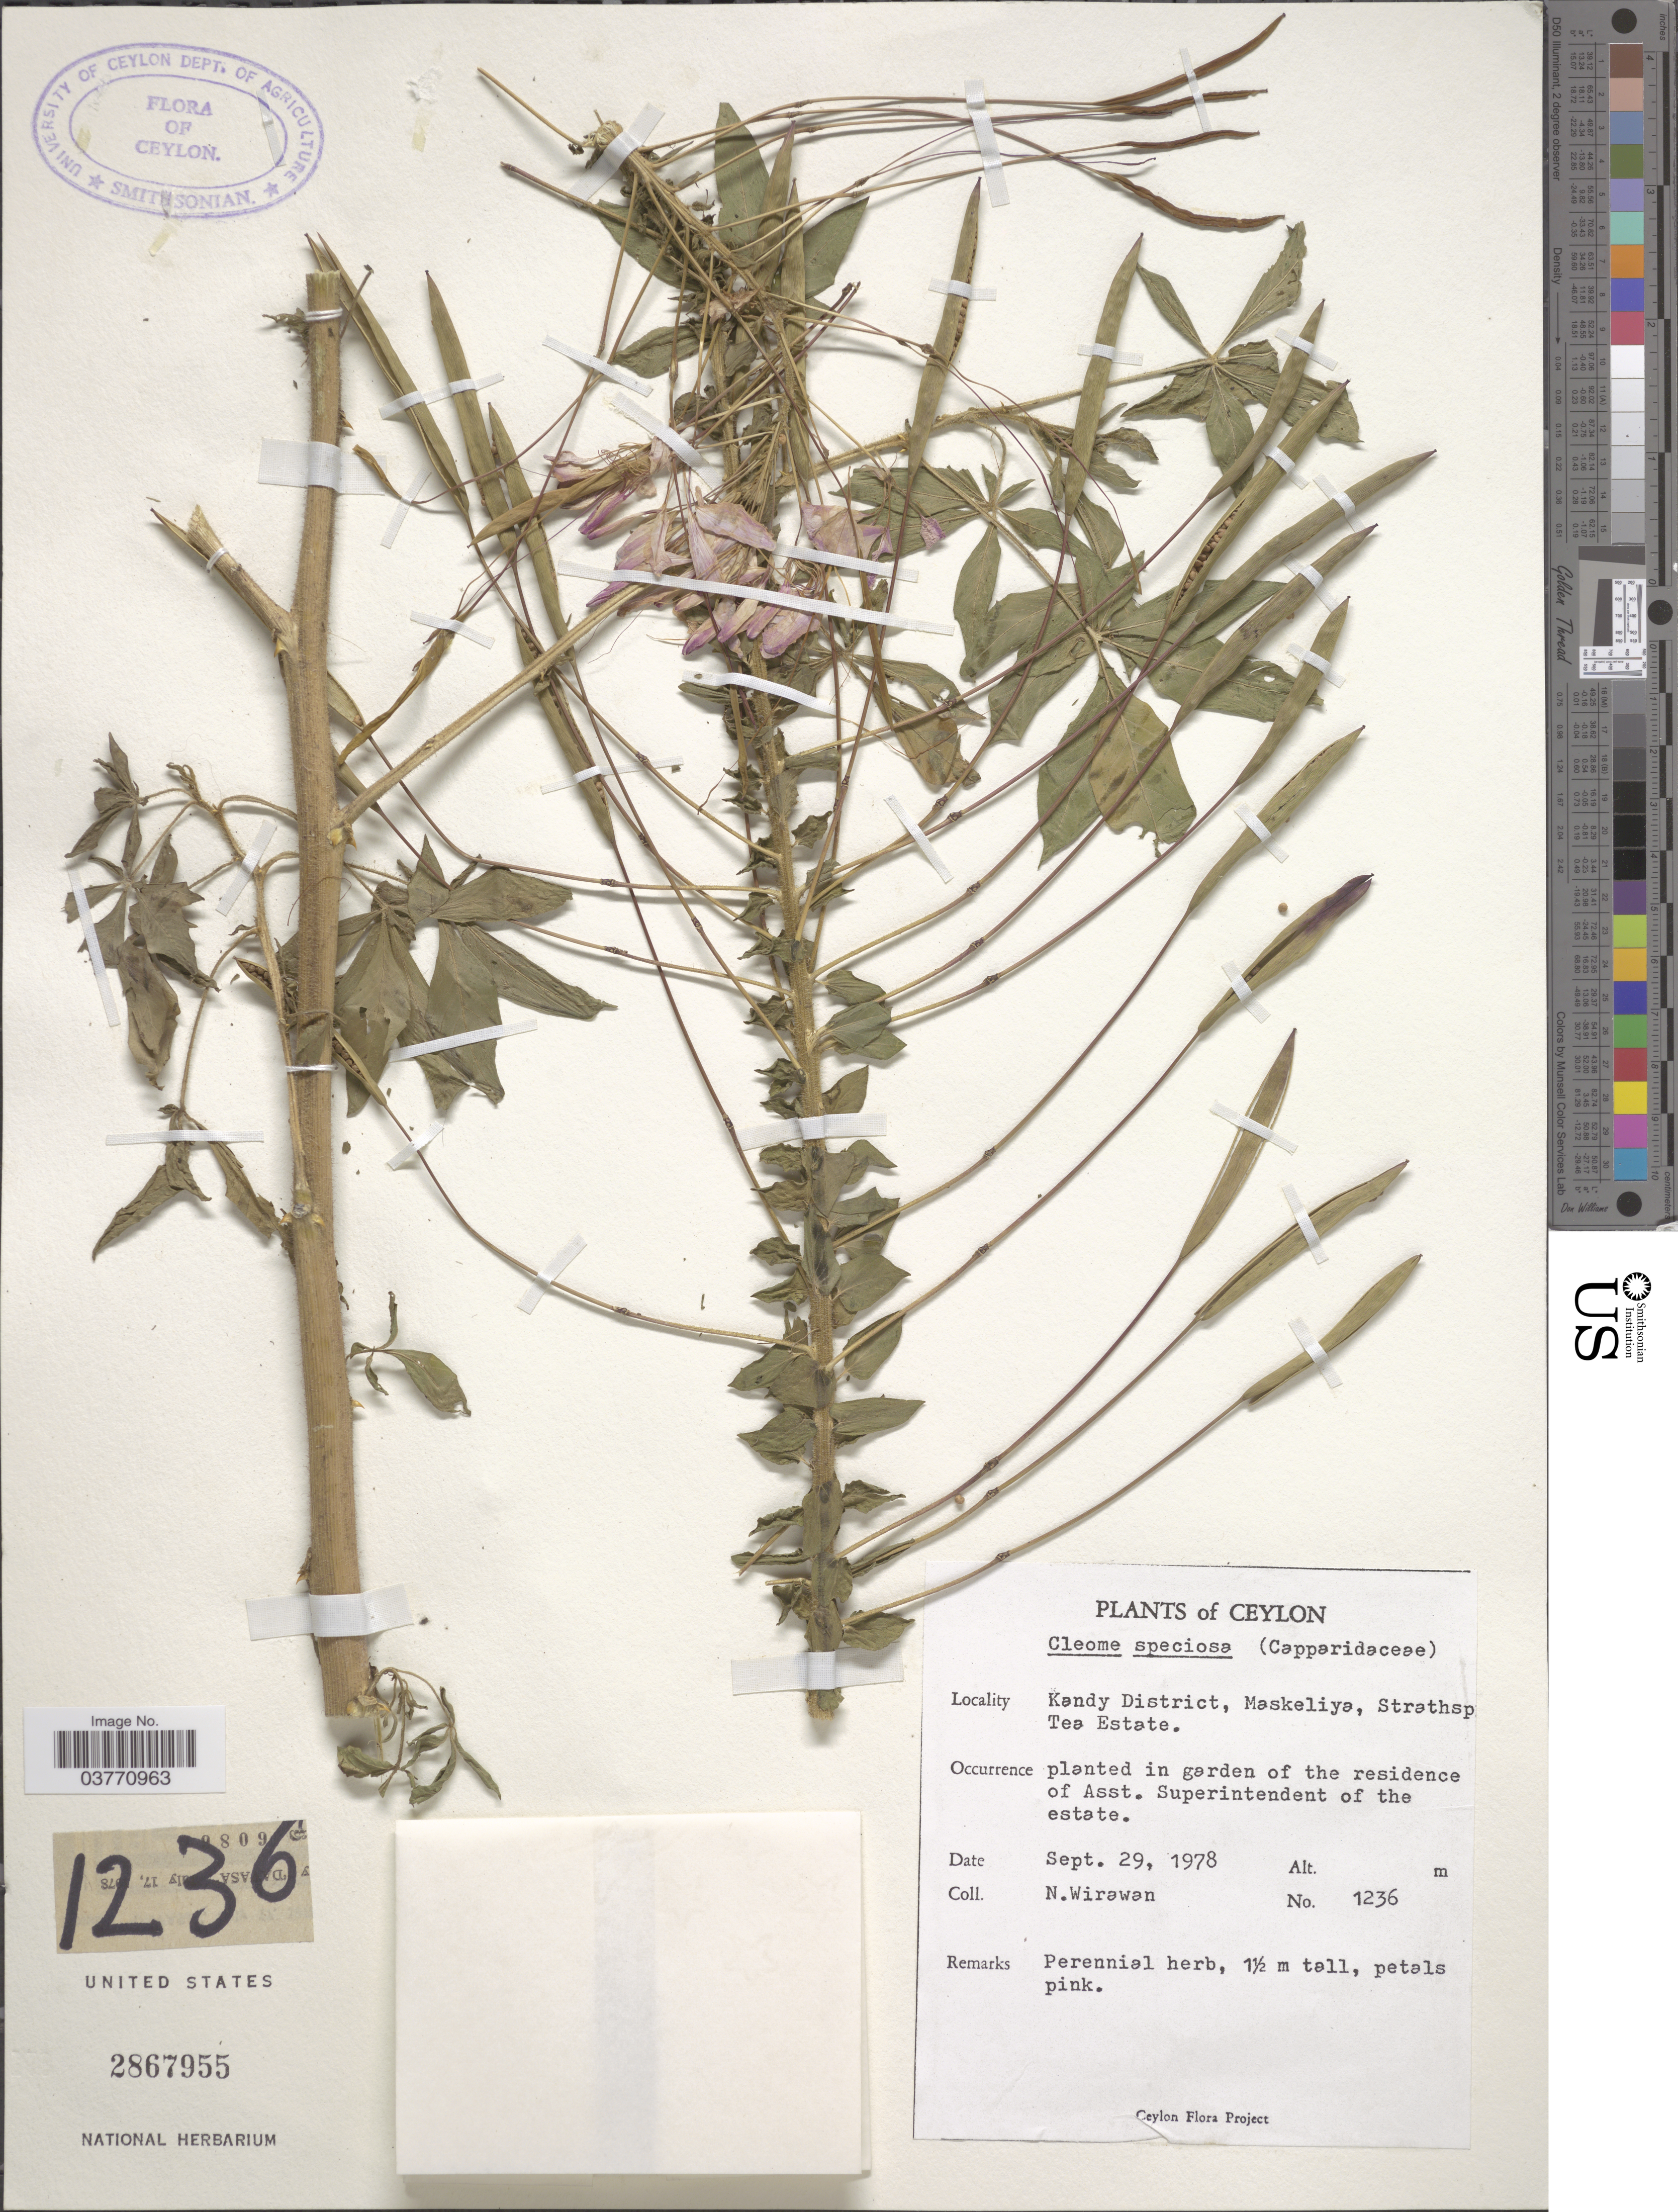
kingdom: Plantae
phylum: Tracheophyta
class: Magnoliopsida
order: Brassicales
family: Cleomaceae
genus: Cleoserrata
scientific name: Cleoserrata speciosa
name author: (Raf.) Iltis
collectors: N. Wirawan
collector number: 1236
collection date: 1978-09-29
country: Sri Lanka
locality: Ceylon. Kandy District, Maskeliya, Strathsp Tea Estate.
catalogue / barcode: US 2867955